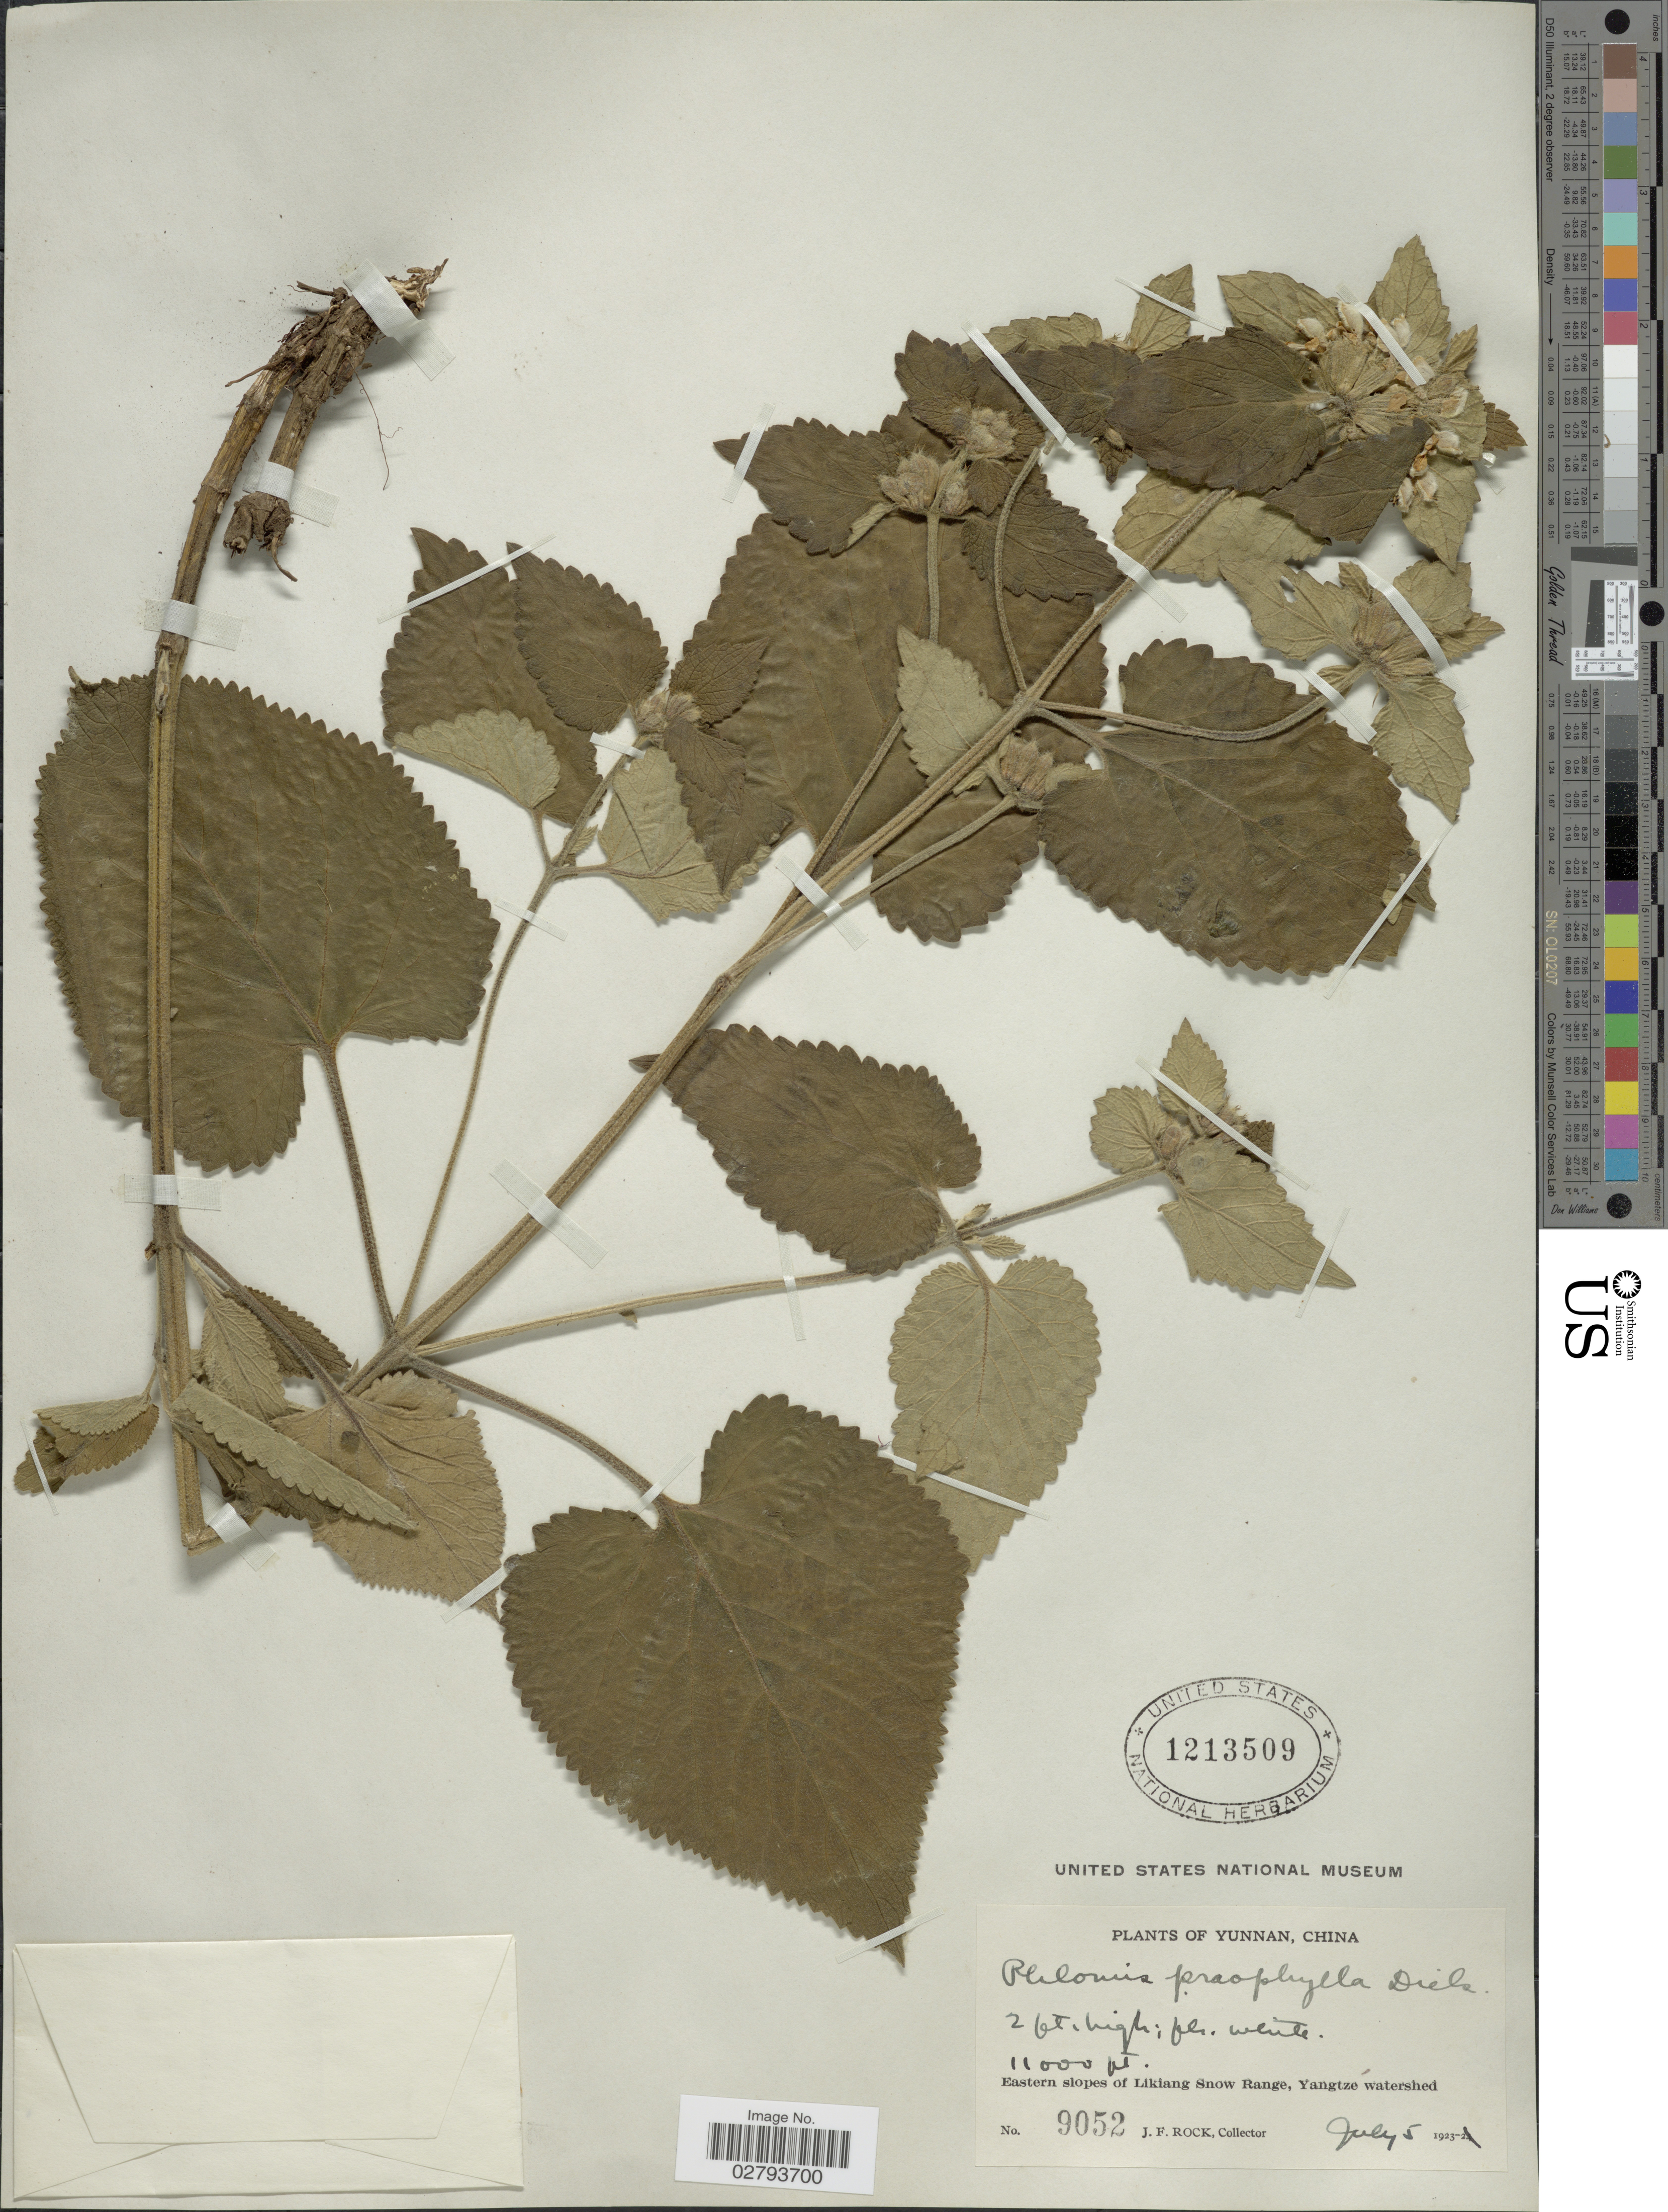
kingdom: Plantae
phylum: Tracheophyta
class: Magnoliopsida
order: Lamiales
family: Lamiaceae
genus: Phlomis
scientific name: Phlomis prasophylla Diels sp. nov. ined.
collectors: J. Rock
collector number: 9052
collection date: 1923-07-05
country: China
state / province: Yunnan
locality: Eastern slopes of Likiang Snow Range, Yangtze watershed.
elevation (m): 3353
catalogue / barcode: US 1213509